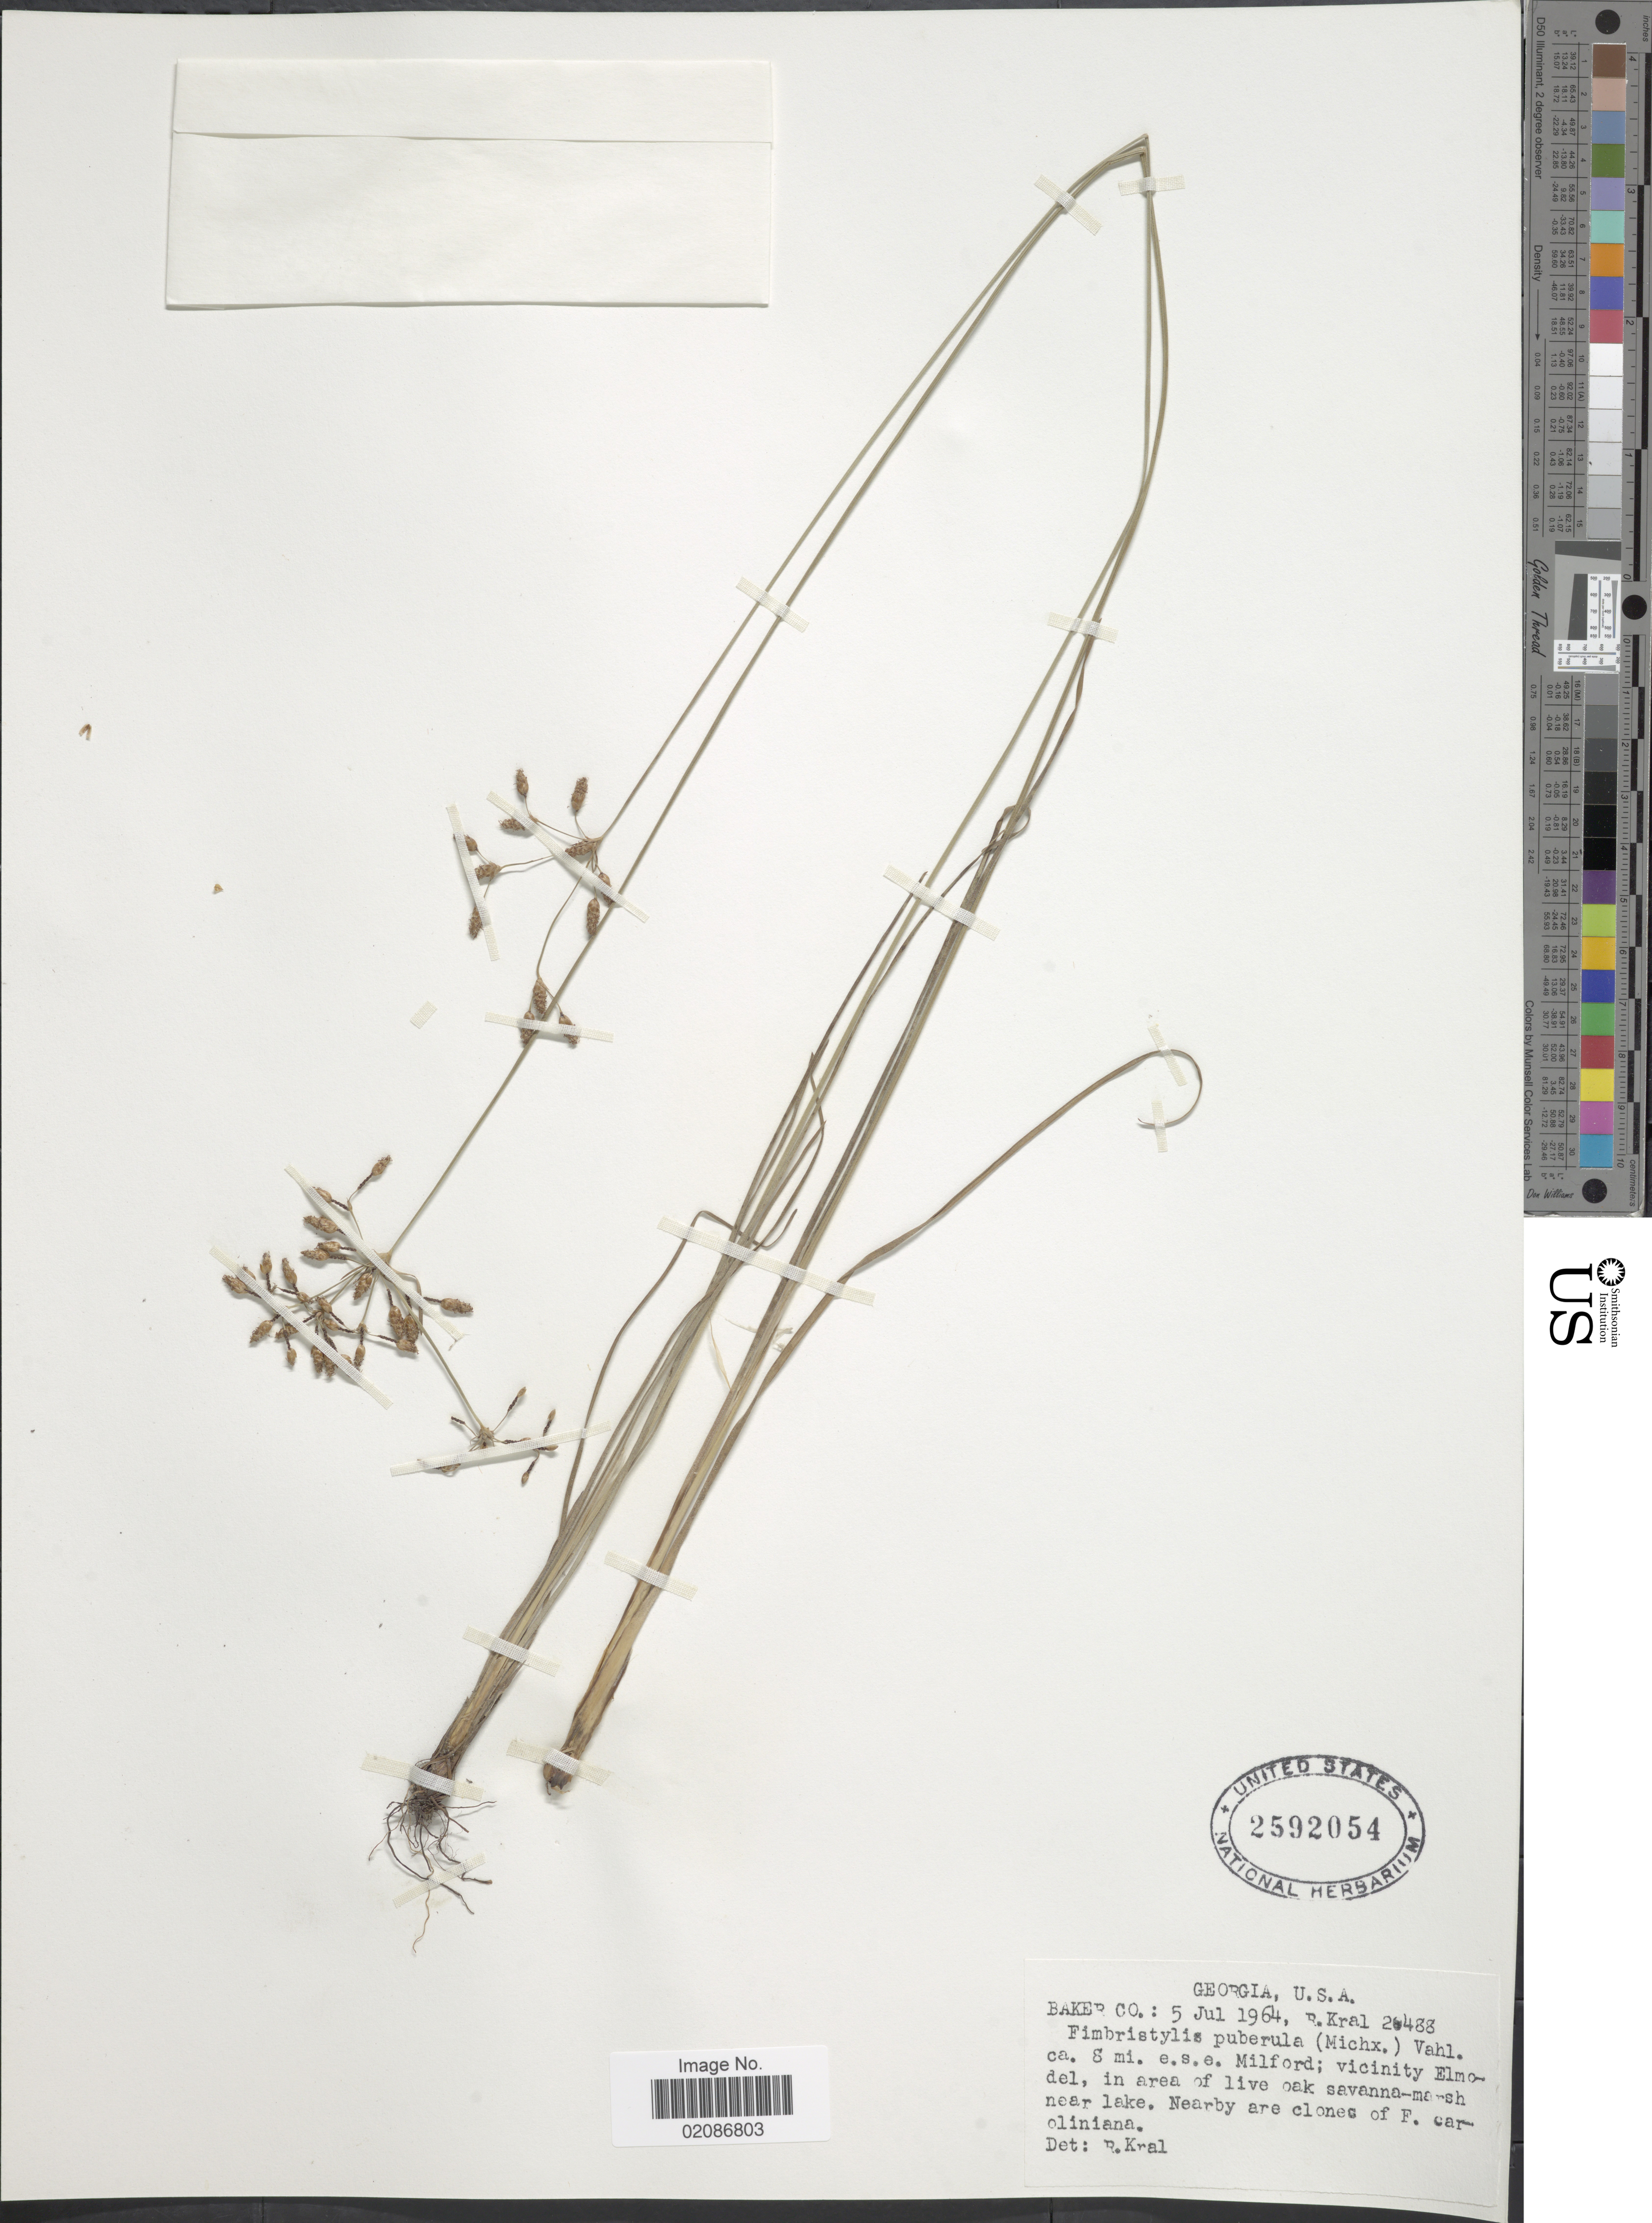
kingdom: Plantae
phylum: Tracheophyta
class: Liliopsida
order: Poales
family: Cyperaceae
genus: Fimbristylis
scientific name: Fimbristylis puberula var. puberula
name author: (Michx.) Vahl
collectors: R. Kral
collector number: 20488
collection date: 1964-07-05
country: United States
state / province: Georgia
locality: Baker Co.: ca. 8 mi. e.s.e. Milford; vicinity Elmodel, in area of like oak savanna-marsh near lake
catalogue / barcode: US 2592054